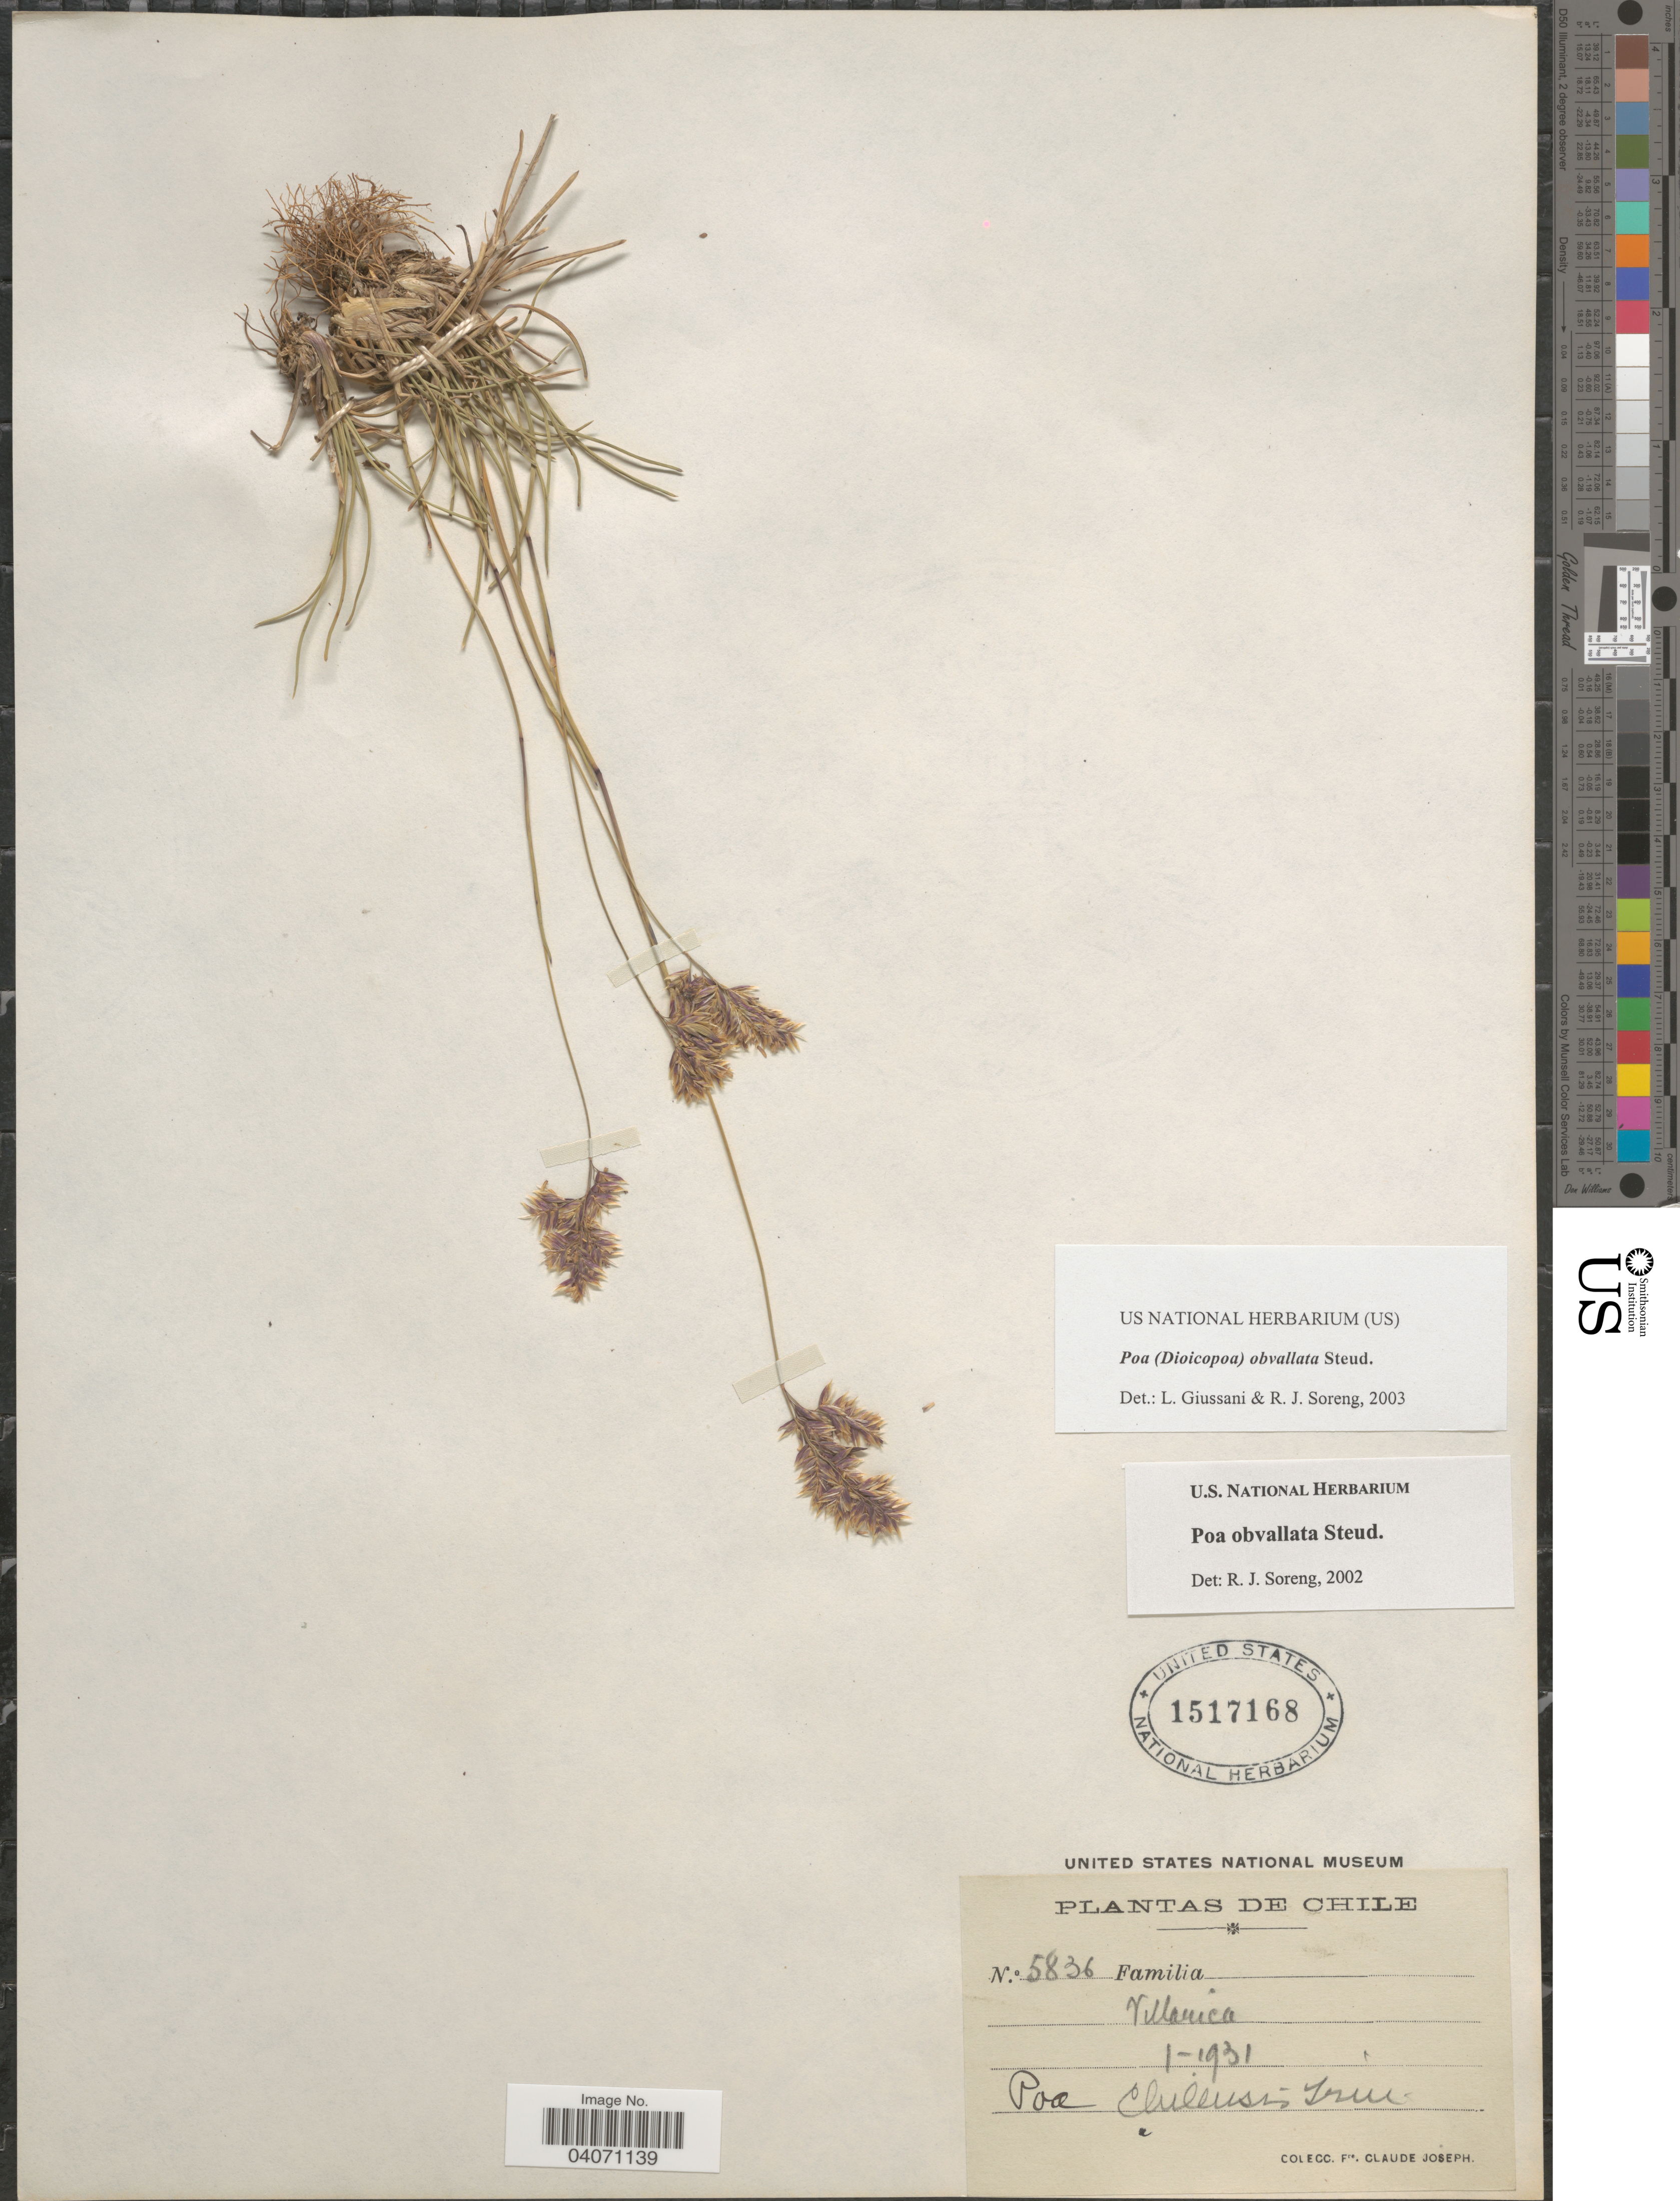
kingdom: Plantae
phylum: Tracheophyta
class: Liliopsida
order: Poales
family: Poaceae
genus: Poa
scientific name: Poa obvallata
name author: Steud.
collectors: Frere Claude Joseph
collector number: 5836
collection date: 1931-01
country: Chile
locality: Villarica.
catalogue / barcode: US 1517168